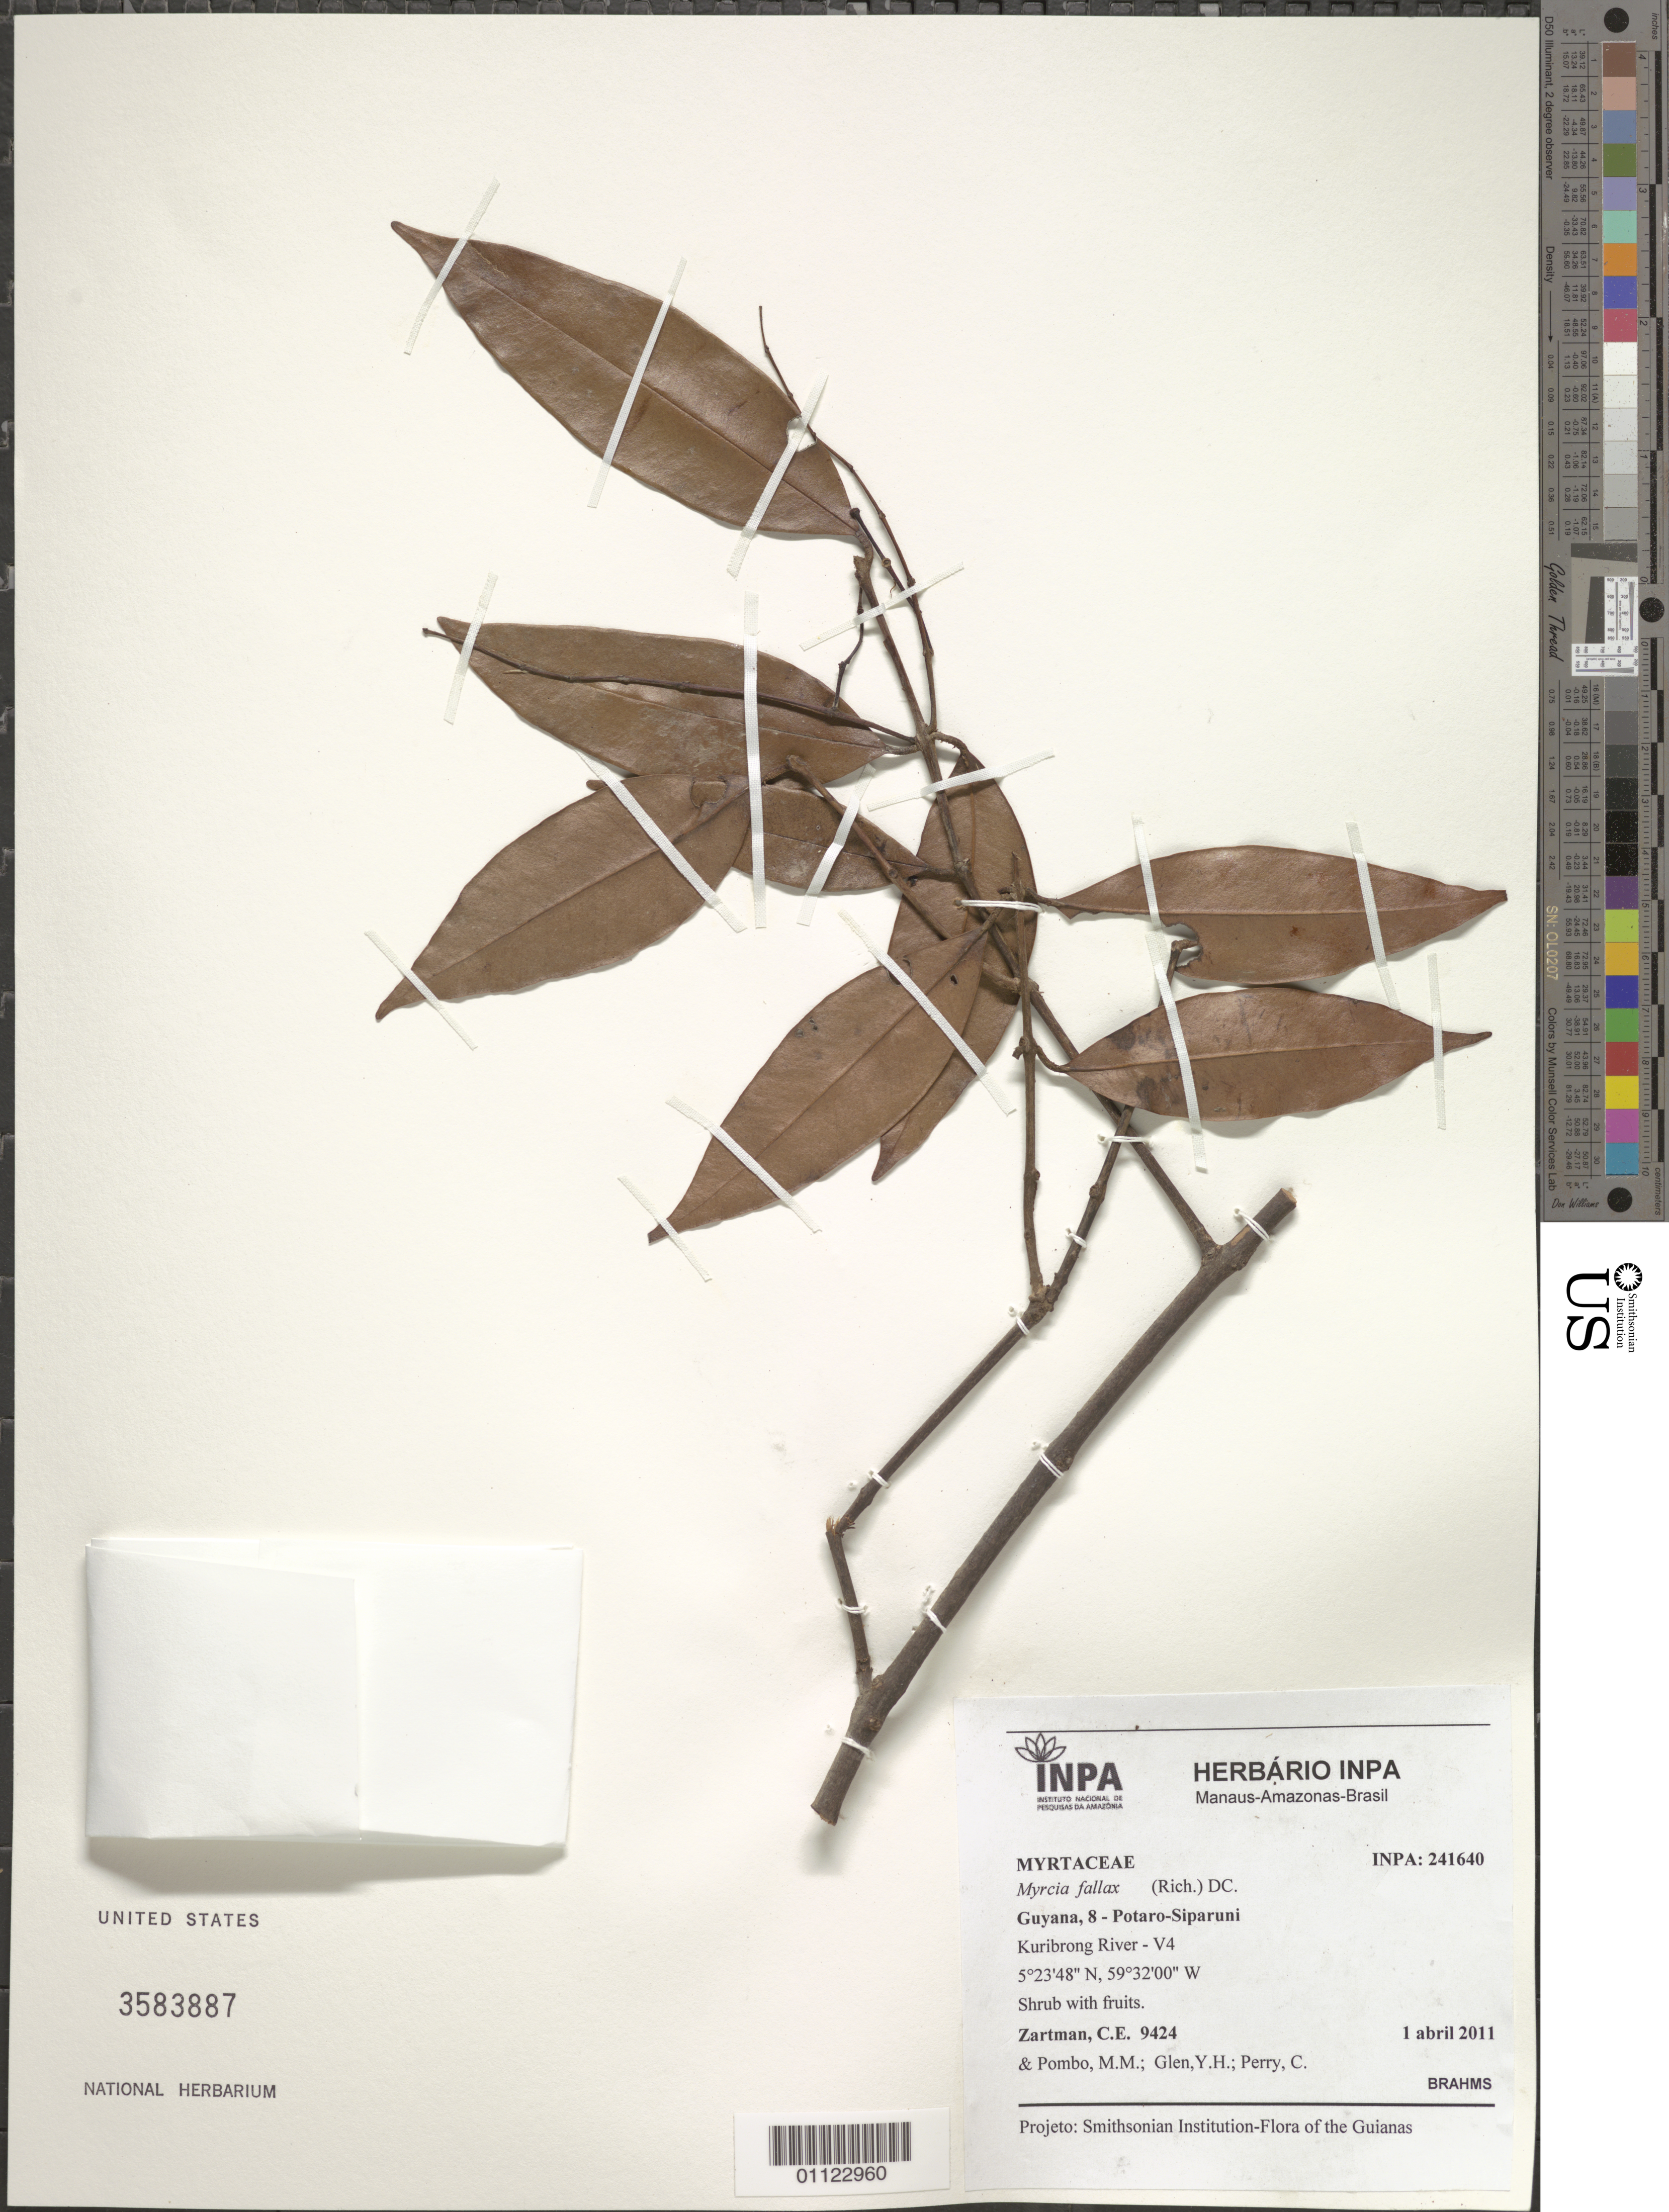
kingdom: Plantae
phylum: Tracheophyta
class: Magnoliopsida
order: Myrtales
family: Myrtaceae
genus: Myrcia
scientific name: Myrcia fallax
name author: (Rich.) DC.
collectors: C. Zartman, M. Pombo, Y. Glen & C. Perry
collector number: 9424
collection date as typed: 1-Apr-11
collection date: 1911-04-01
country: Guyana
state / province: Potaro-Siparuni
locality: Kuribrong River - V4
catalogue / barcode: US 3583887